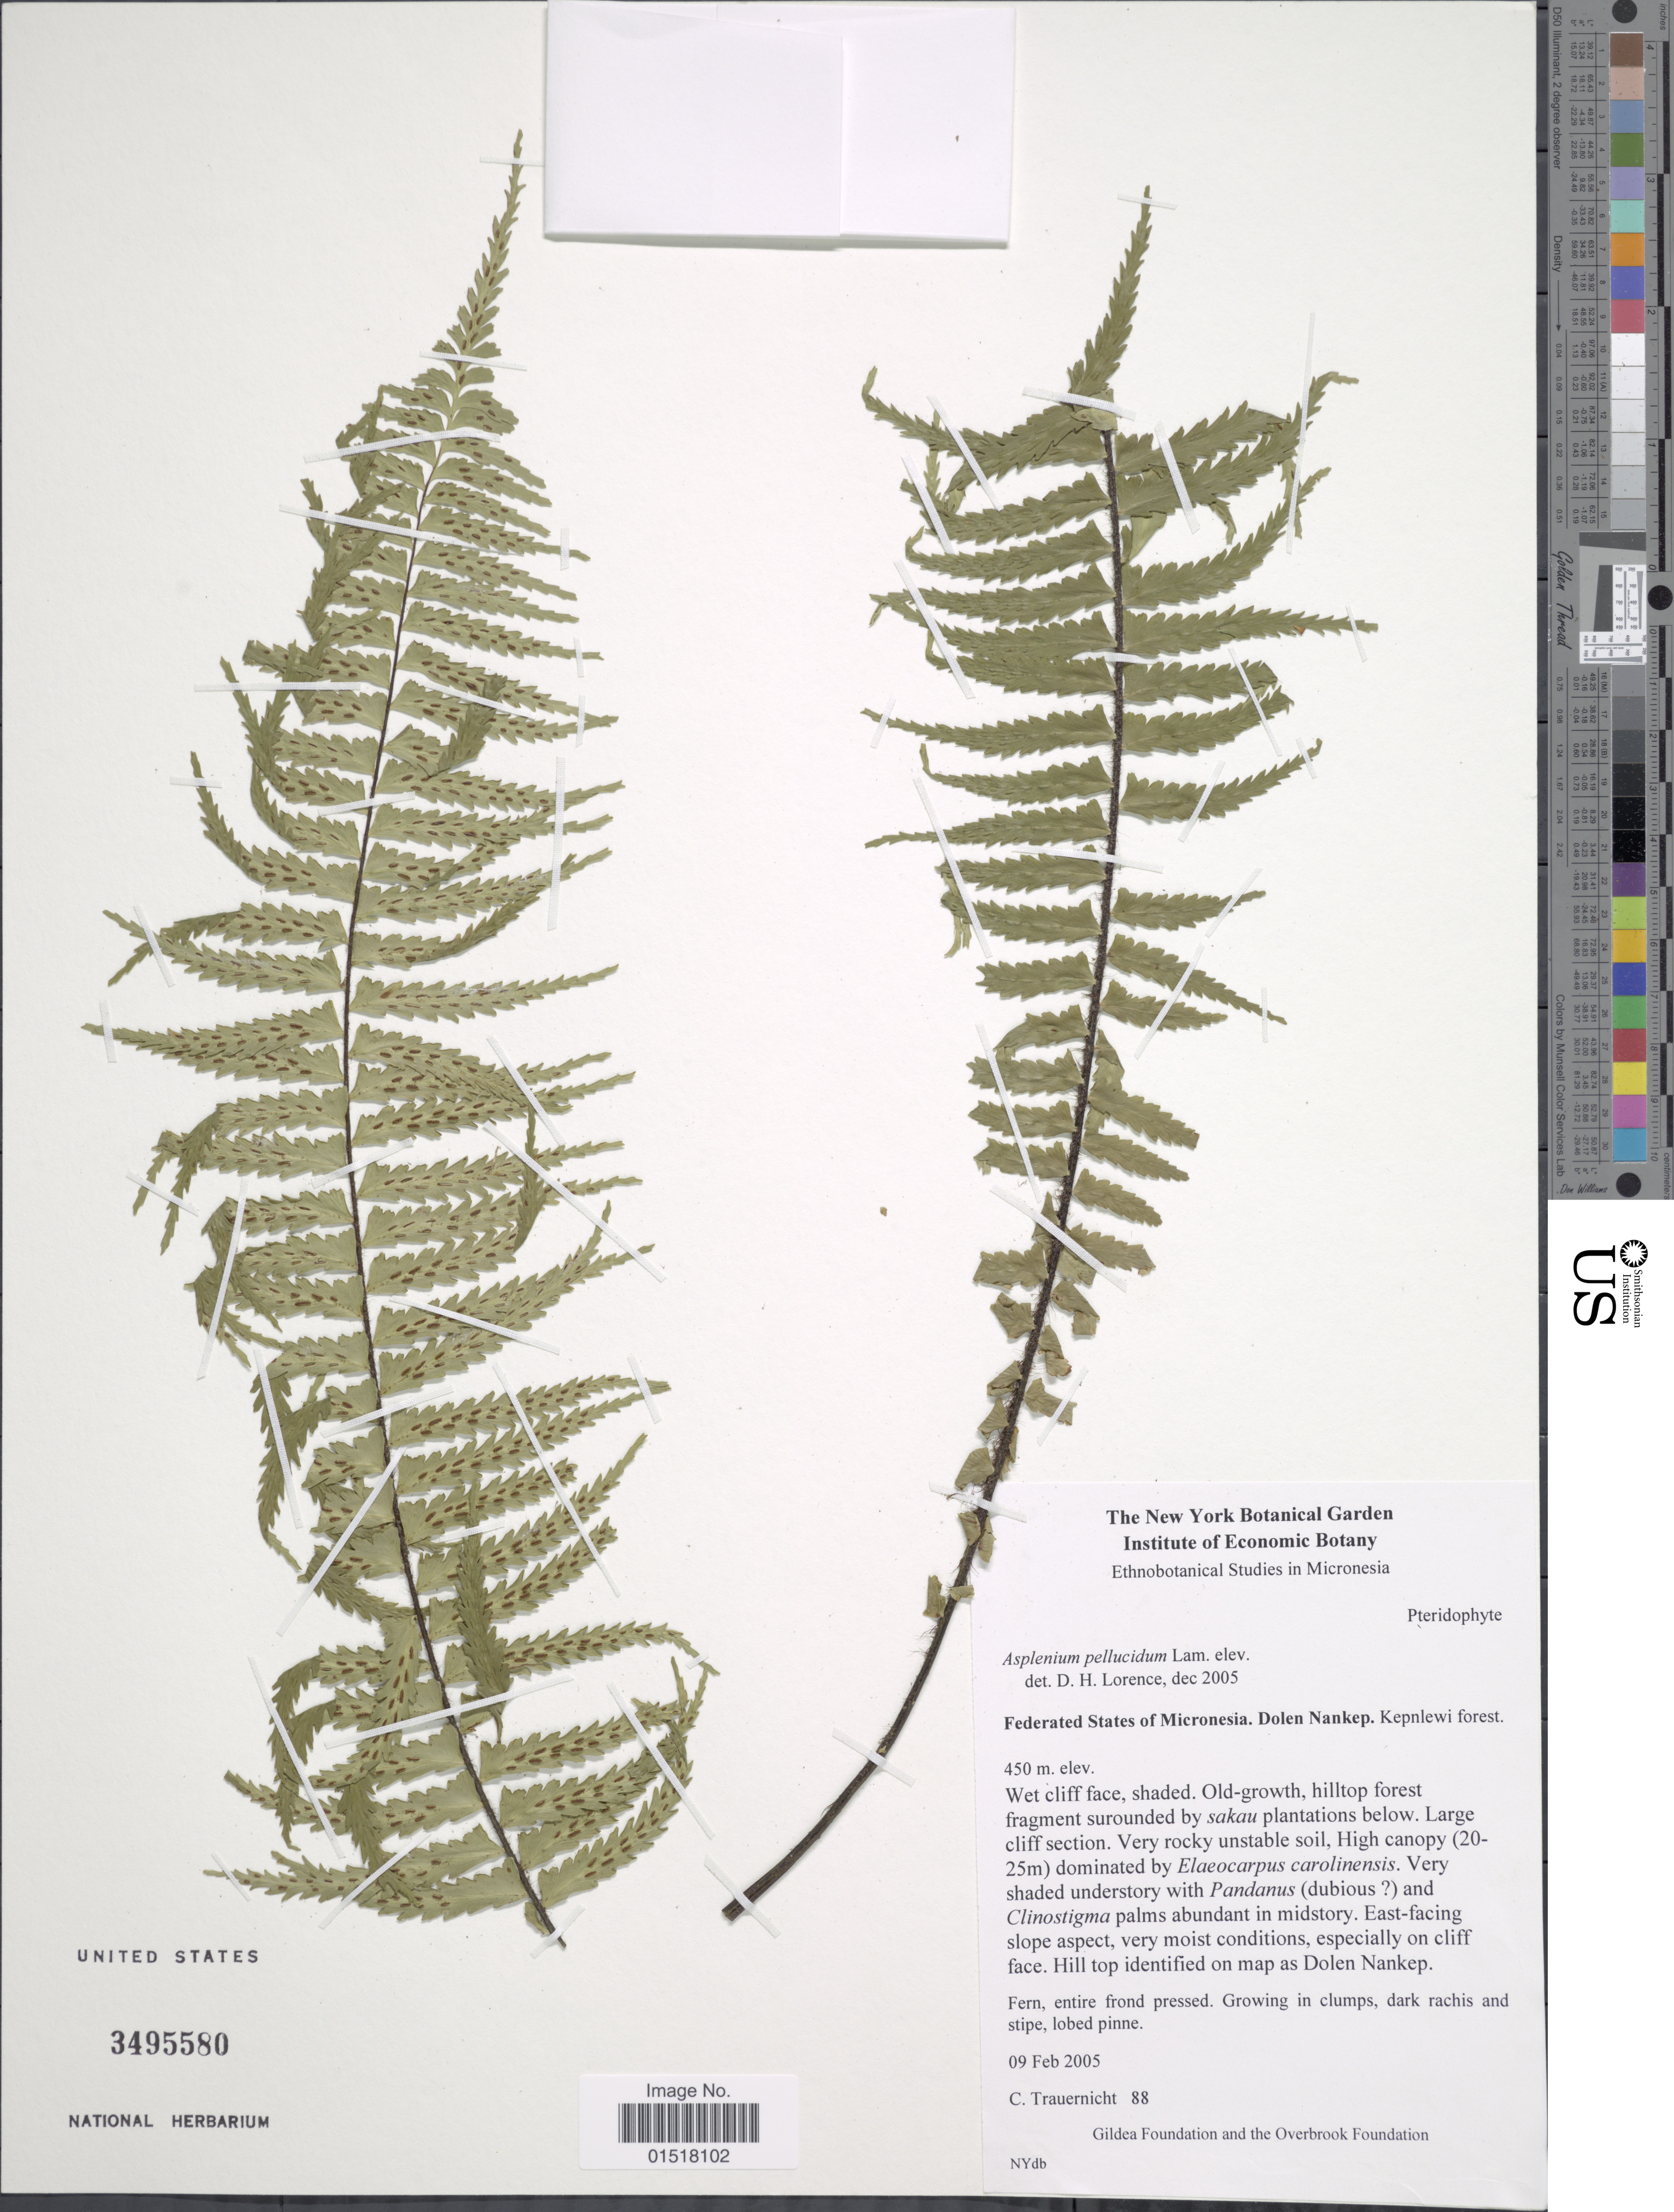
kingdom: Plantae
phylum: Tracheophyta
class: Polypodiopsida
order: Polypodiales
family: Aspleniaceae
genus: Asplenium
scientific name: Asplenium pellucidum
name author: Lam.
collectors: C. Trauernicht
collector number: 88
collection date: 2005-02-09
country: Micronesia, Federated States of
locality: Federated States of Micronesia. Dolen Nankep. Kepnlewi forest.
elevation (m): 450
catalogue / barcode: US 3495580